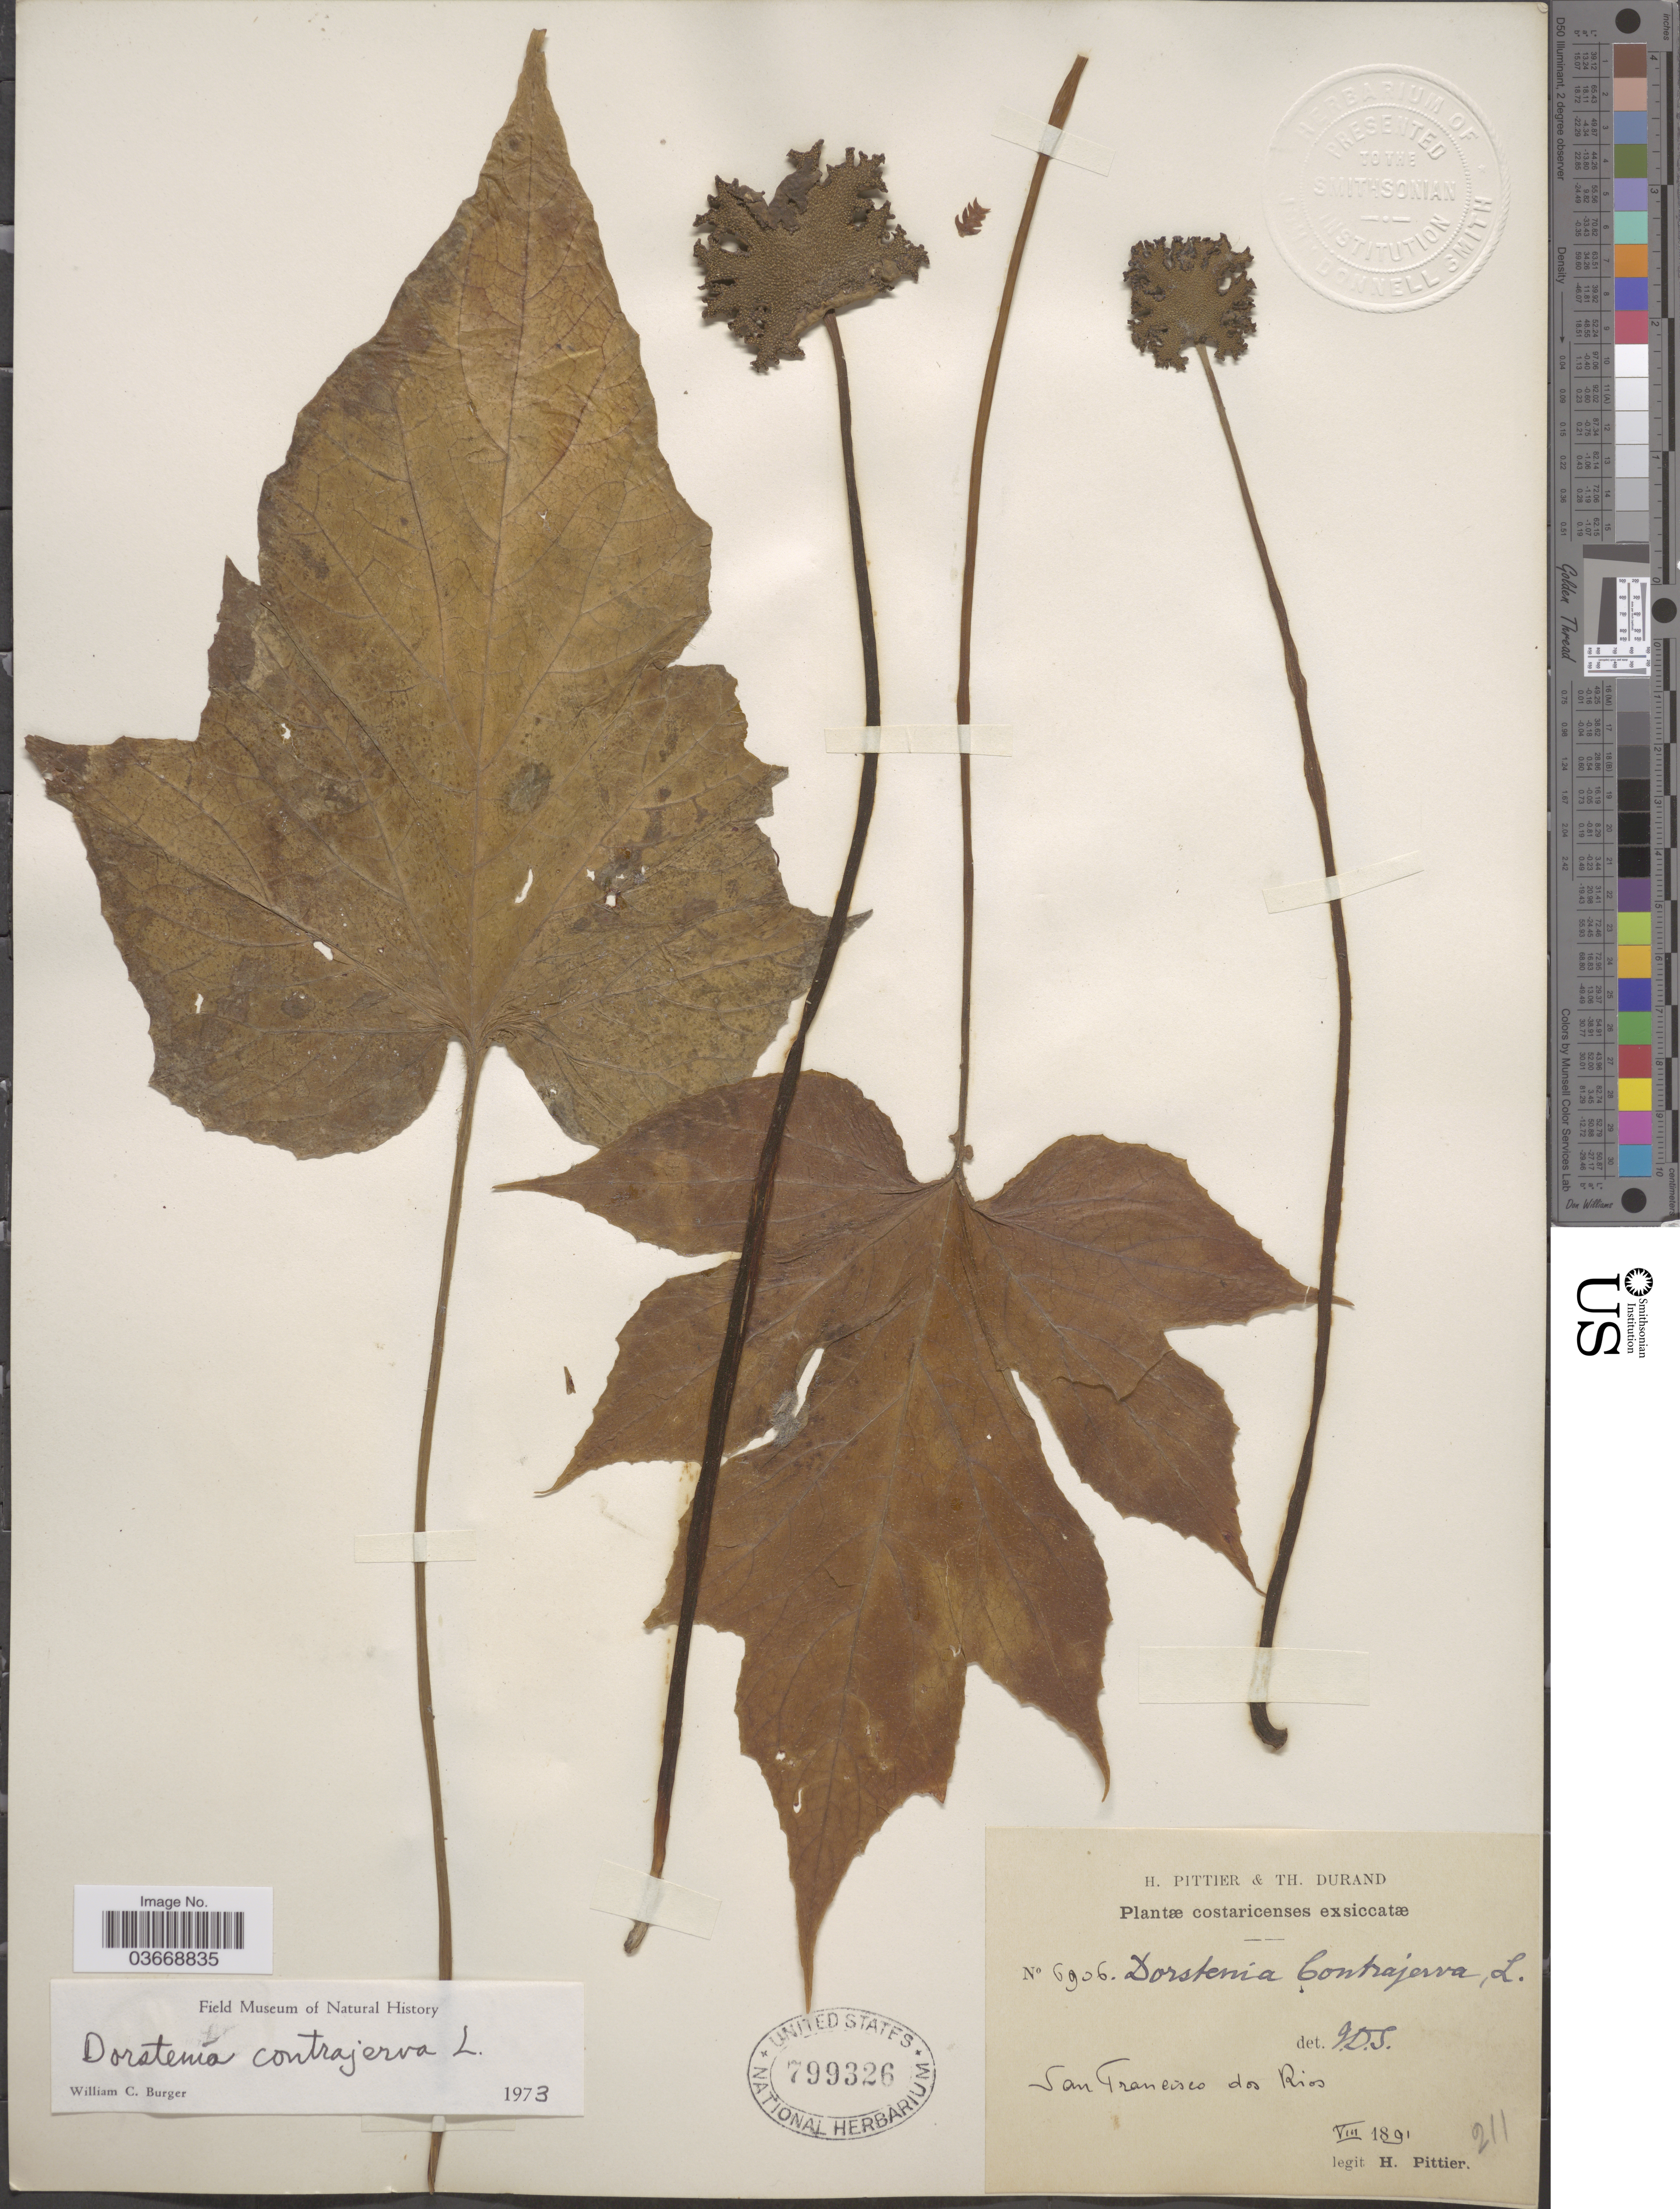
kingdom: Plantae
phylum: Tracheophyta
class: Magnoliopsida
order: Rosales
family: Moraceae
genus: Dorstenia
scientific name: Dorstenia contrajerva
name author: L.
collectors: H. F. Pittier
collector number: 6906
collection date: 1891-08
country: Costa Rica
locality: San Francisco dos Rios.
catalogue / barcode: US 799326